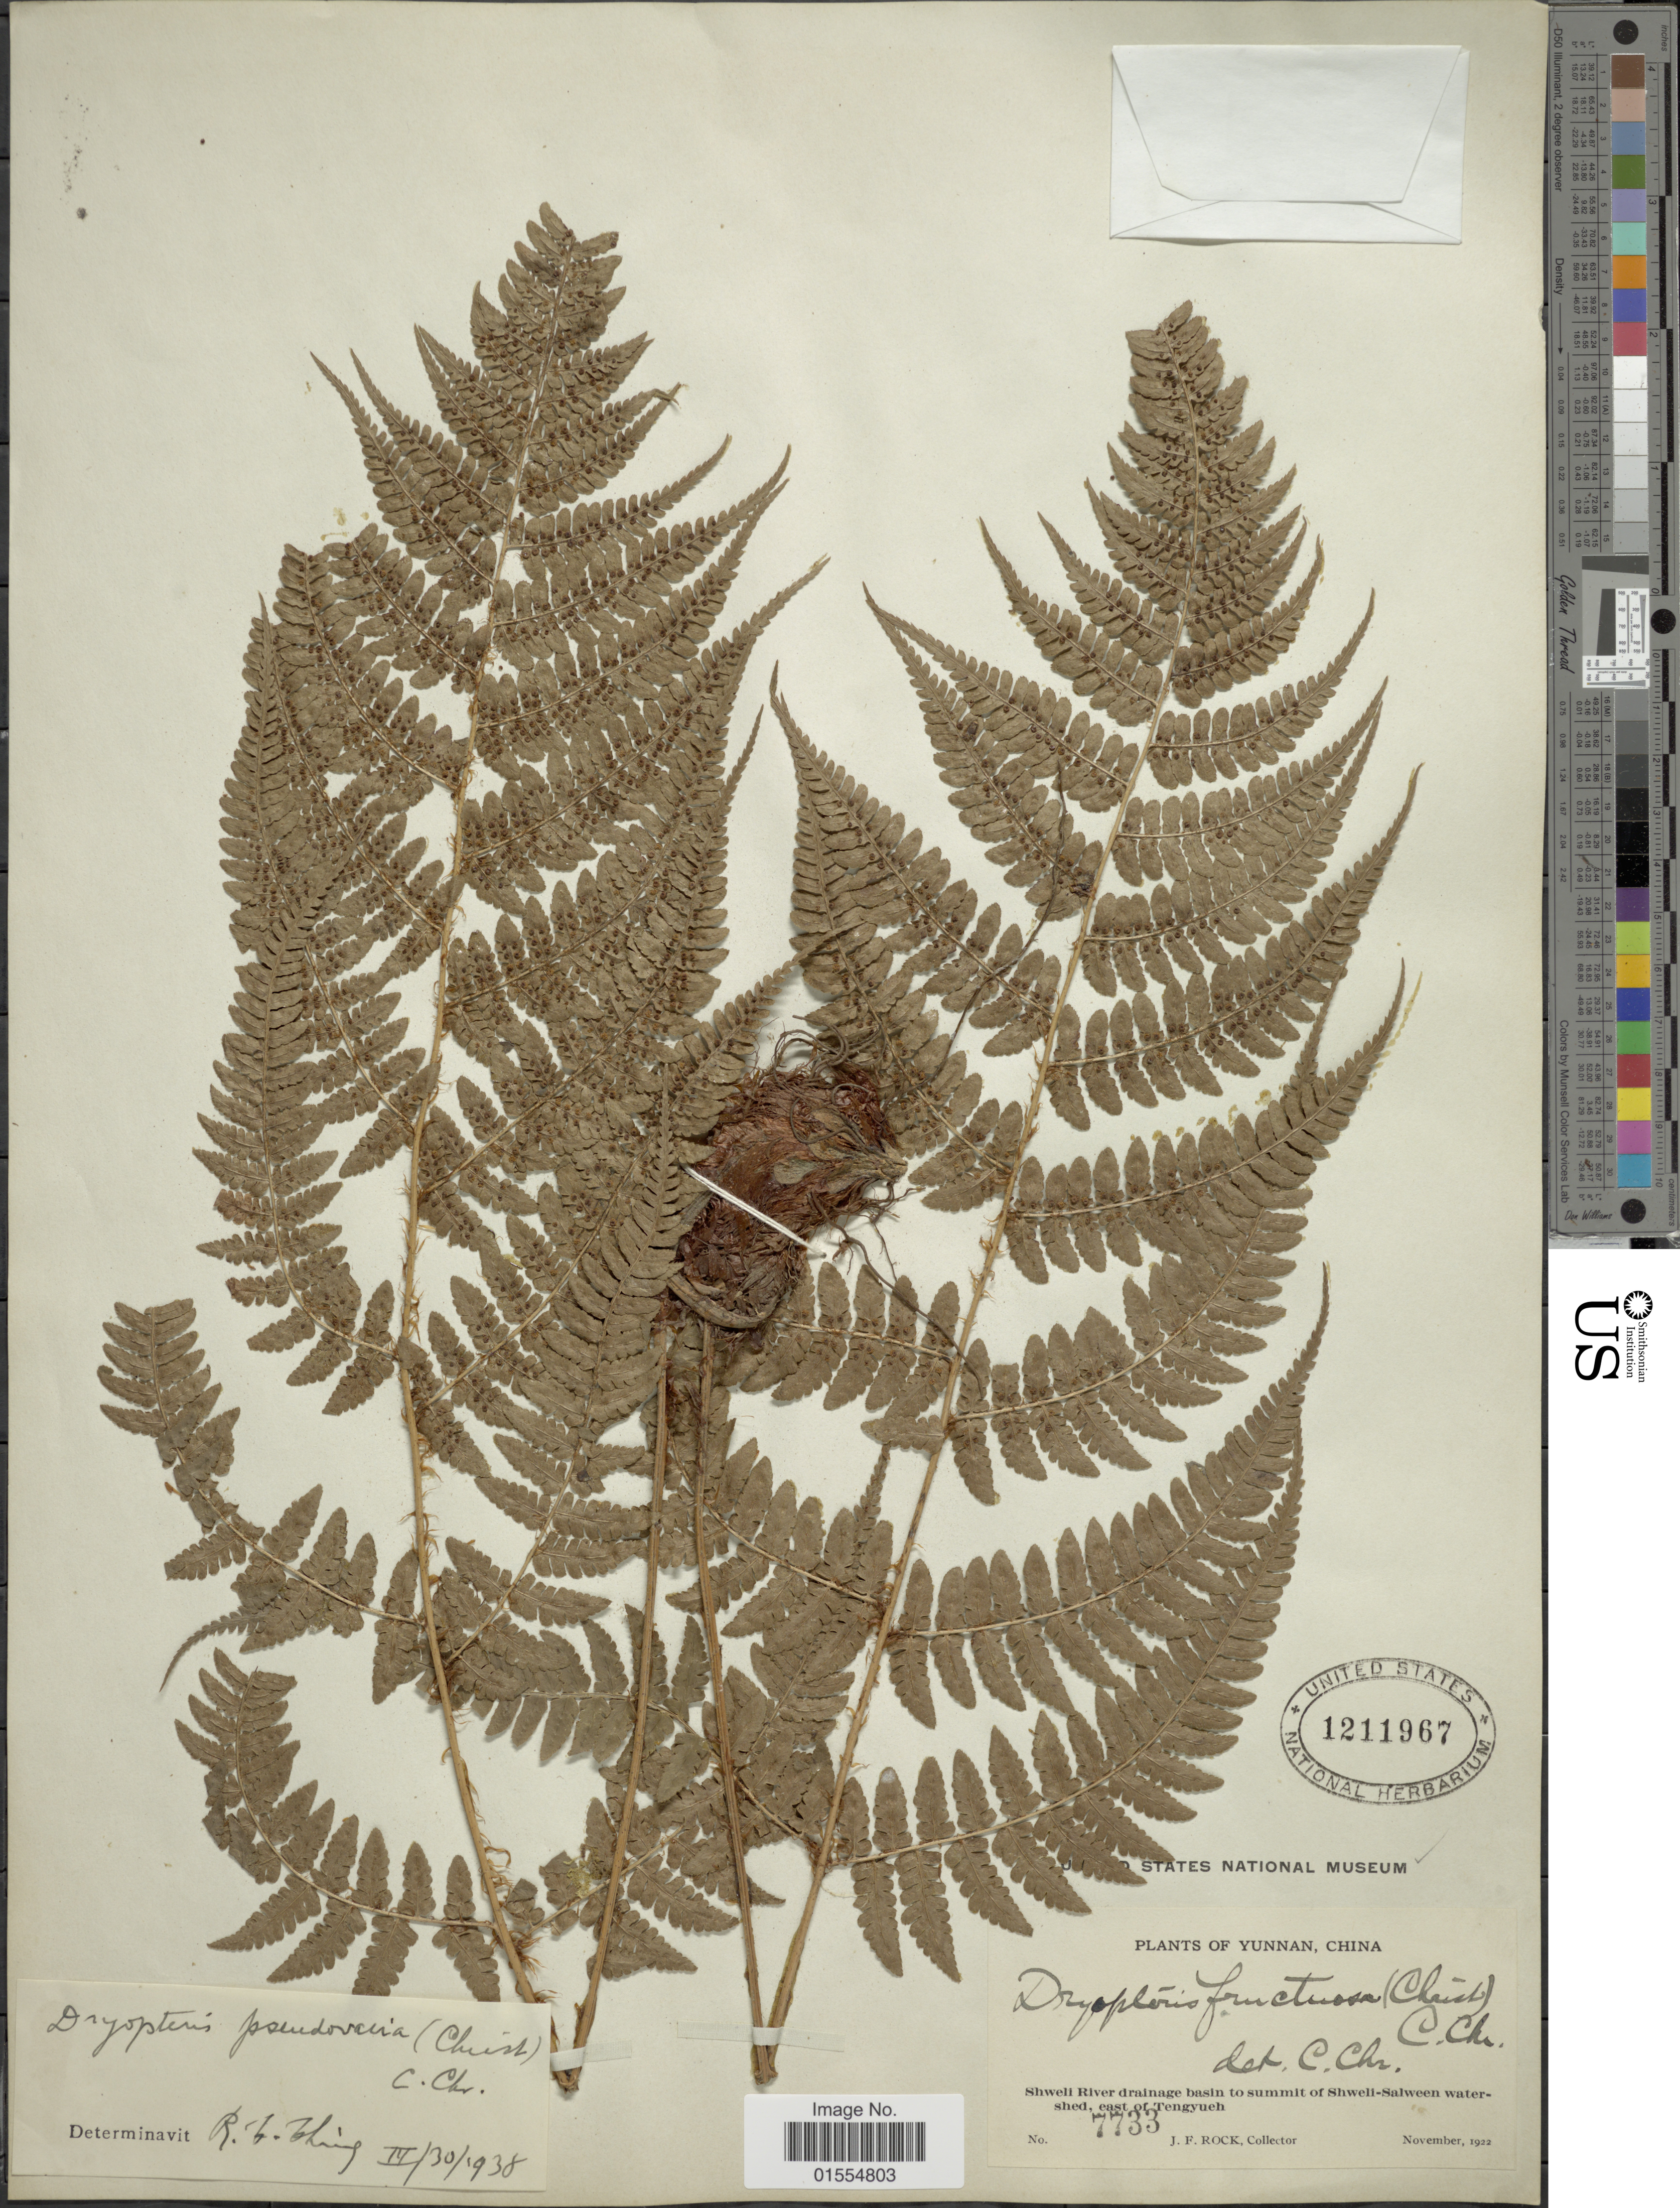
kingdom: Plantae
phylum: Tracheophyta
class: Polypodiopsida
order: Polypodiales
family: Dryopteridaceae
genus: Dryopteris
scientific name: Dryopteris pseudovaria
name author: (Christ) C. Chr.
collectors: J. Rock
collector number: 7733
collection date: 1922-11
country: China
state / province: Yunnan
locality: Yunnan, China, Shweli River drainage basin to summit of Shweli-Salween watershed, east of Tengyueh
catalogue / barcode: US 1211967